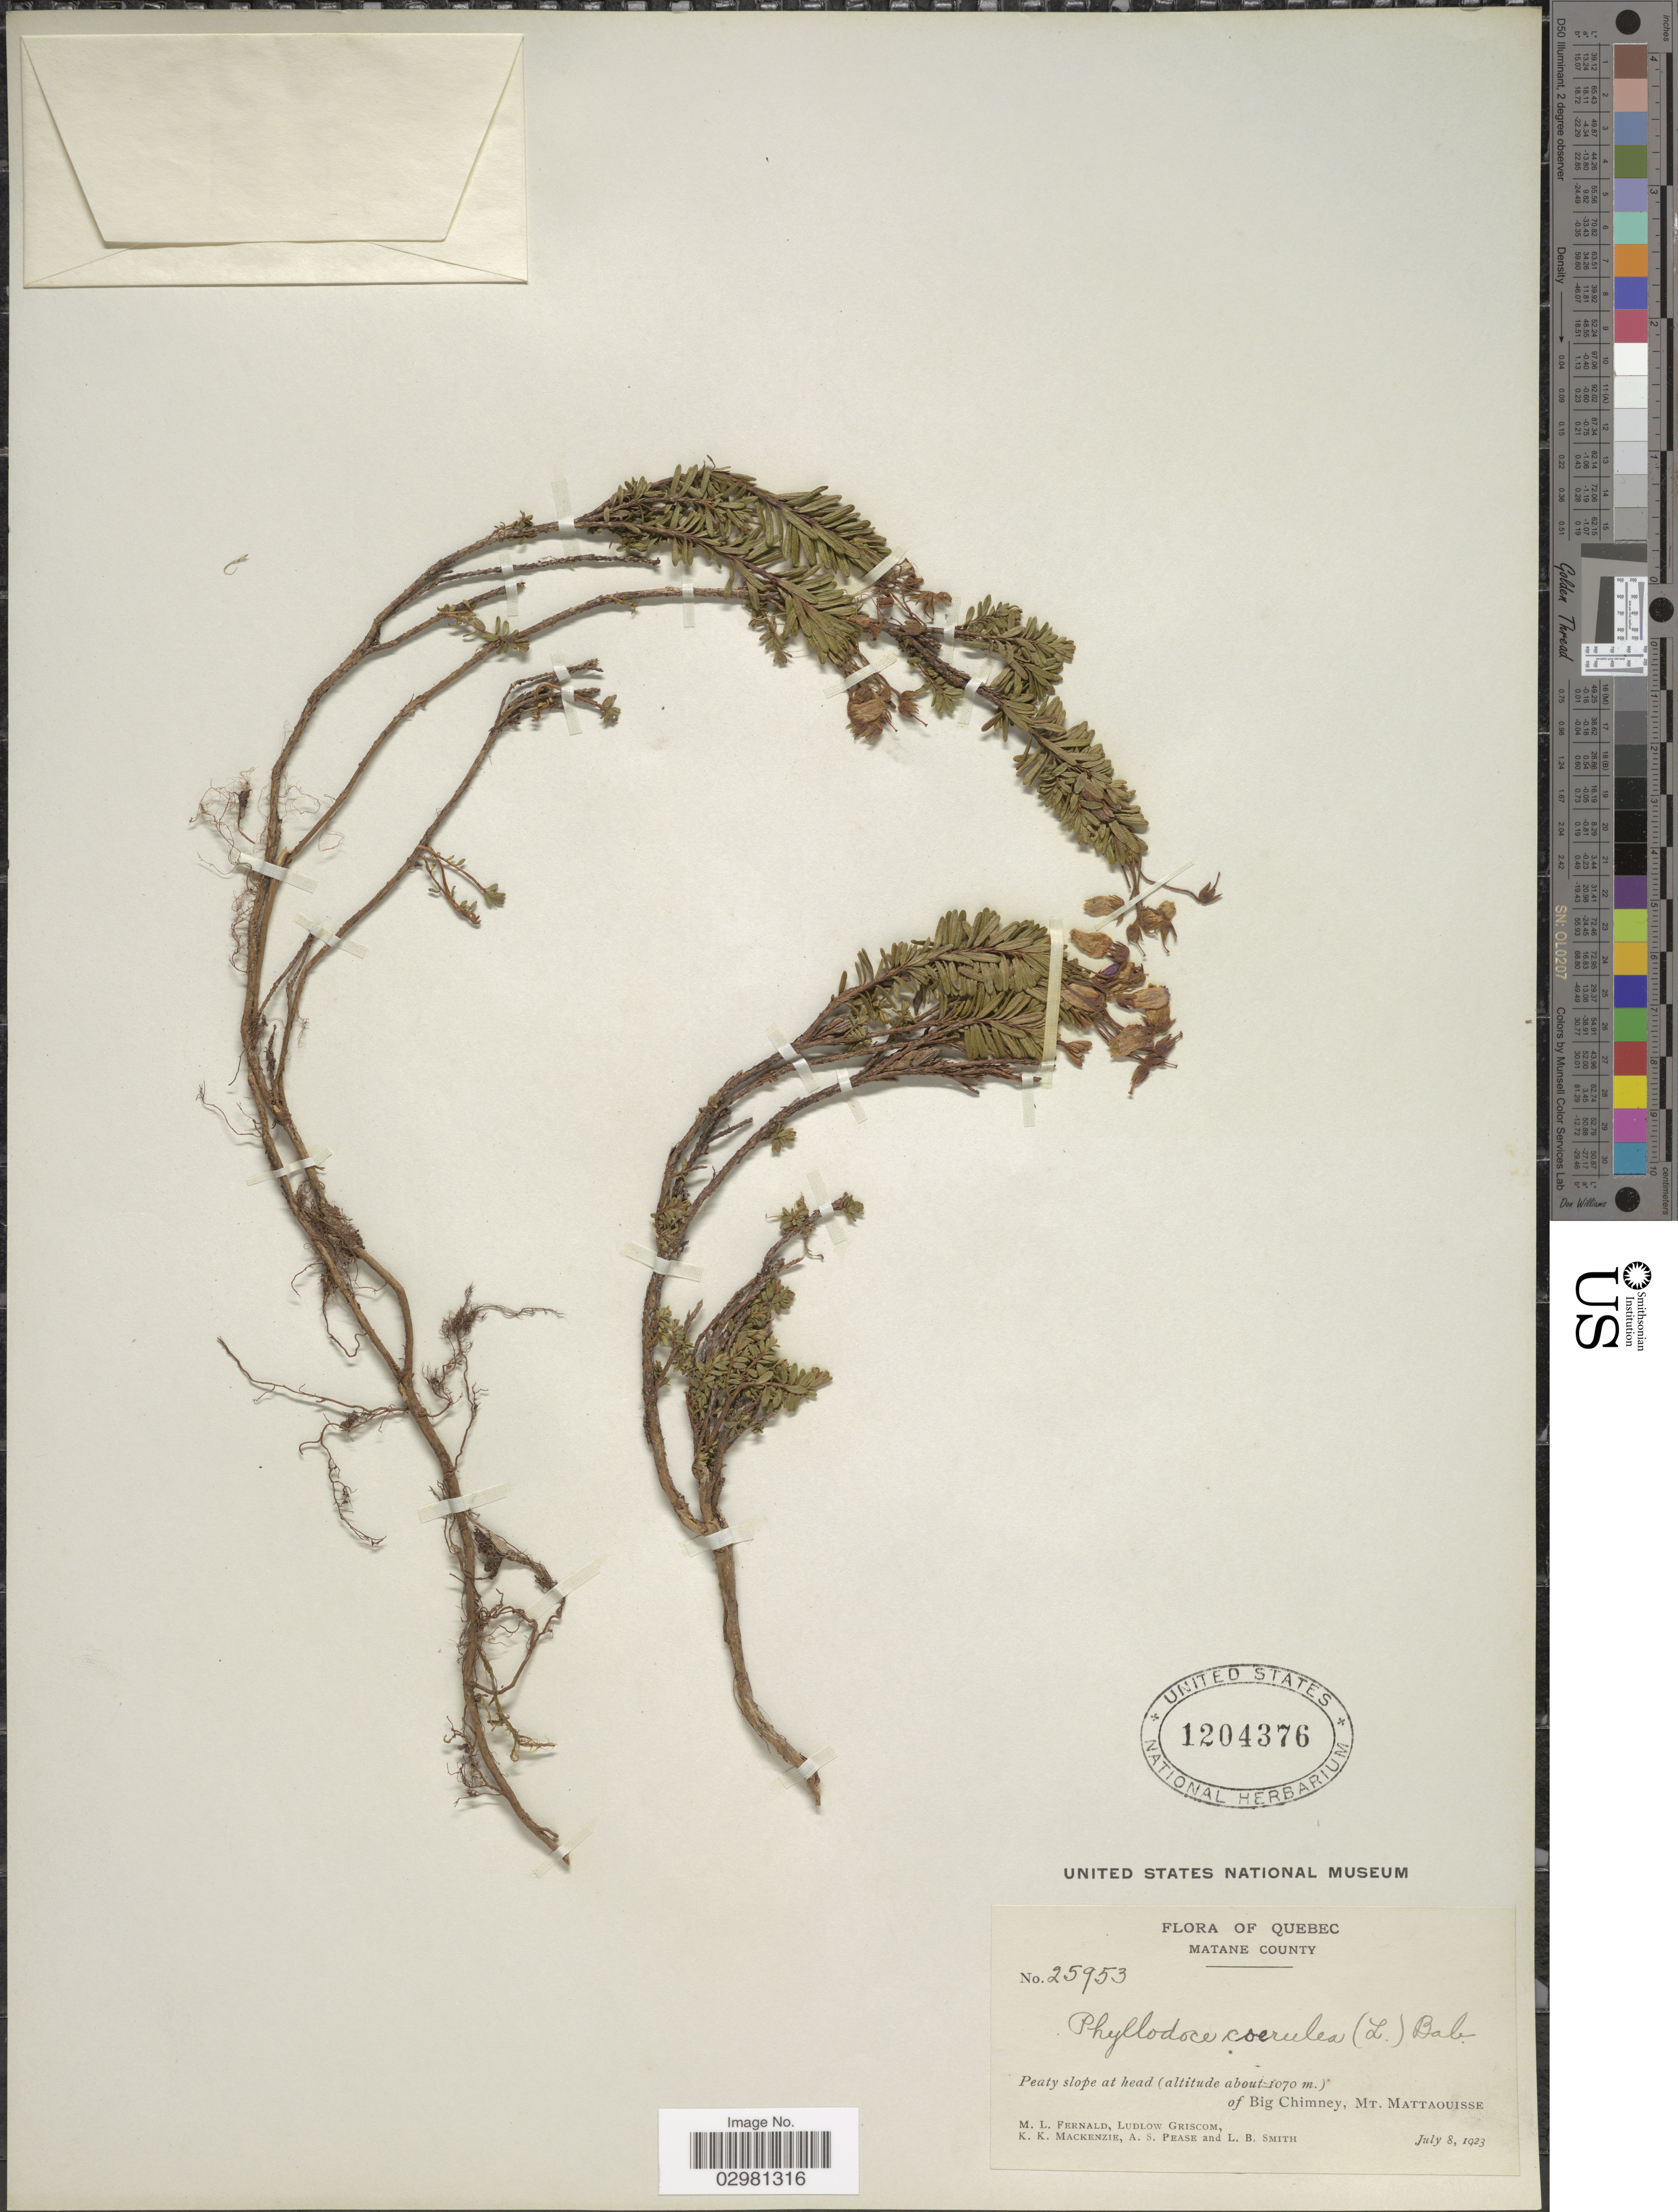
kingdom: Plantae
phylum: Tracheophyta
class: Magnoliopsida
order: Ericales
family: Ericaceae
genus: Phyllodoce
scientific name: Phyllodoce caerulea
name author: (L.) Bab.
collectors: M. L. Fernald, L. Griscom, K. K. Mackenzie, A. S. Pease & L. Smith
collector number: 25953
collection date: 1923-07-08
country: Canada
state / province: Quebec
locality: Matane County, Peaty slope at head of Big Chimney, Mt. Mattaouisse.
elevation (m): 1070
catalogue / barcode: US 1204376